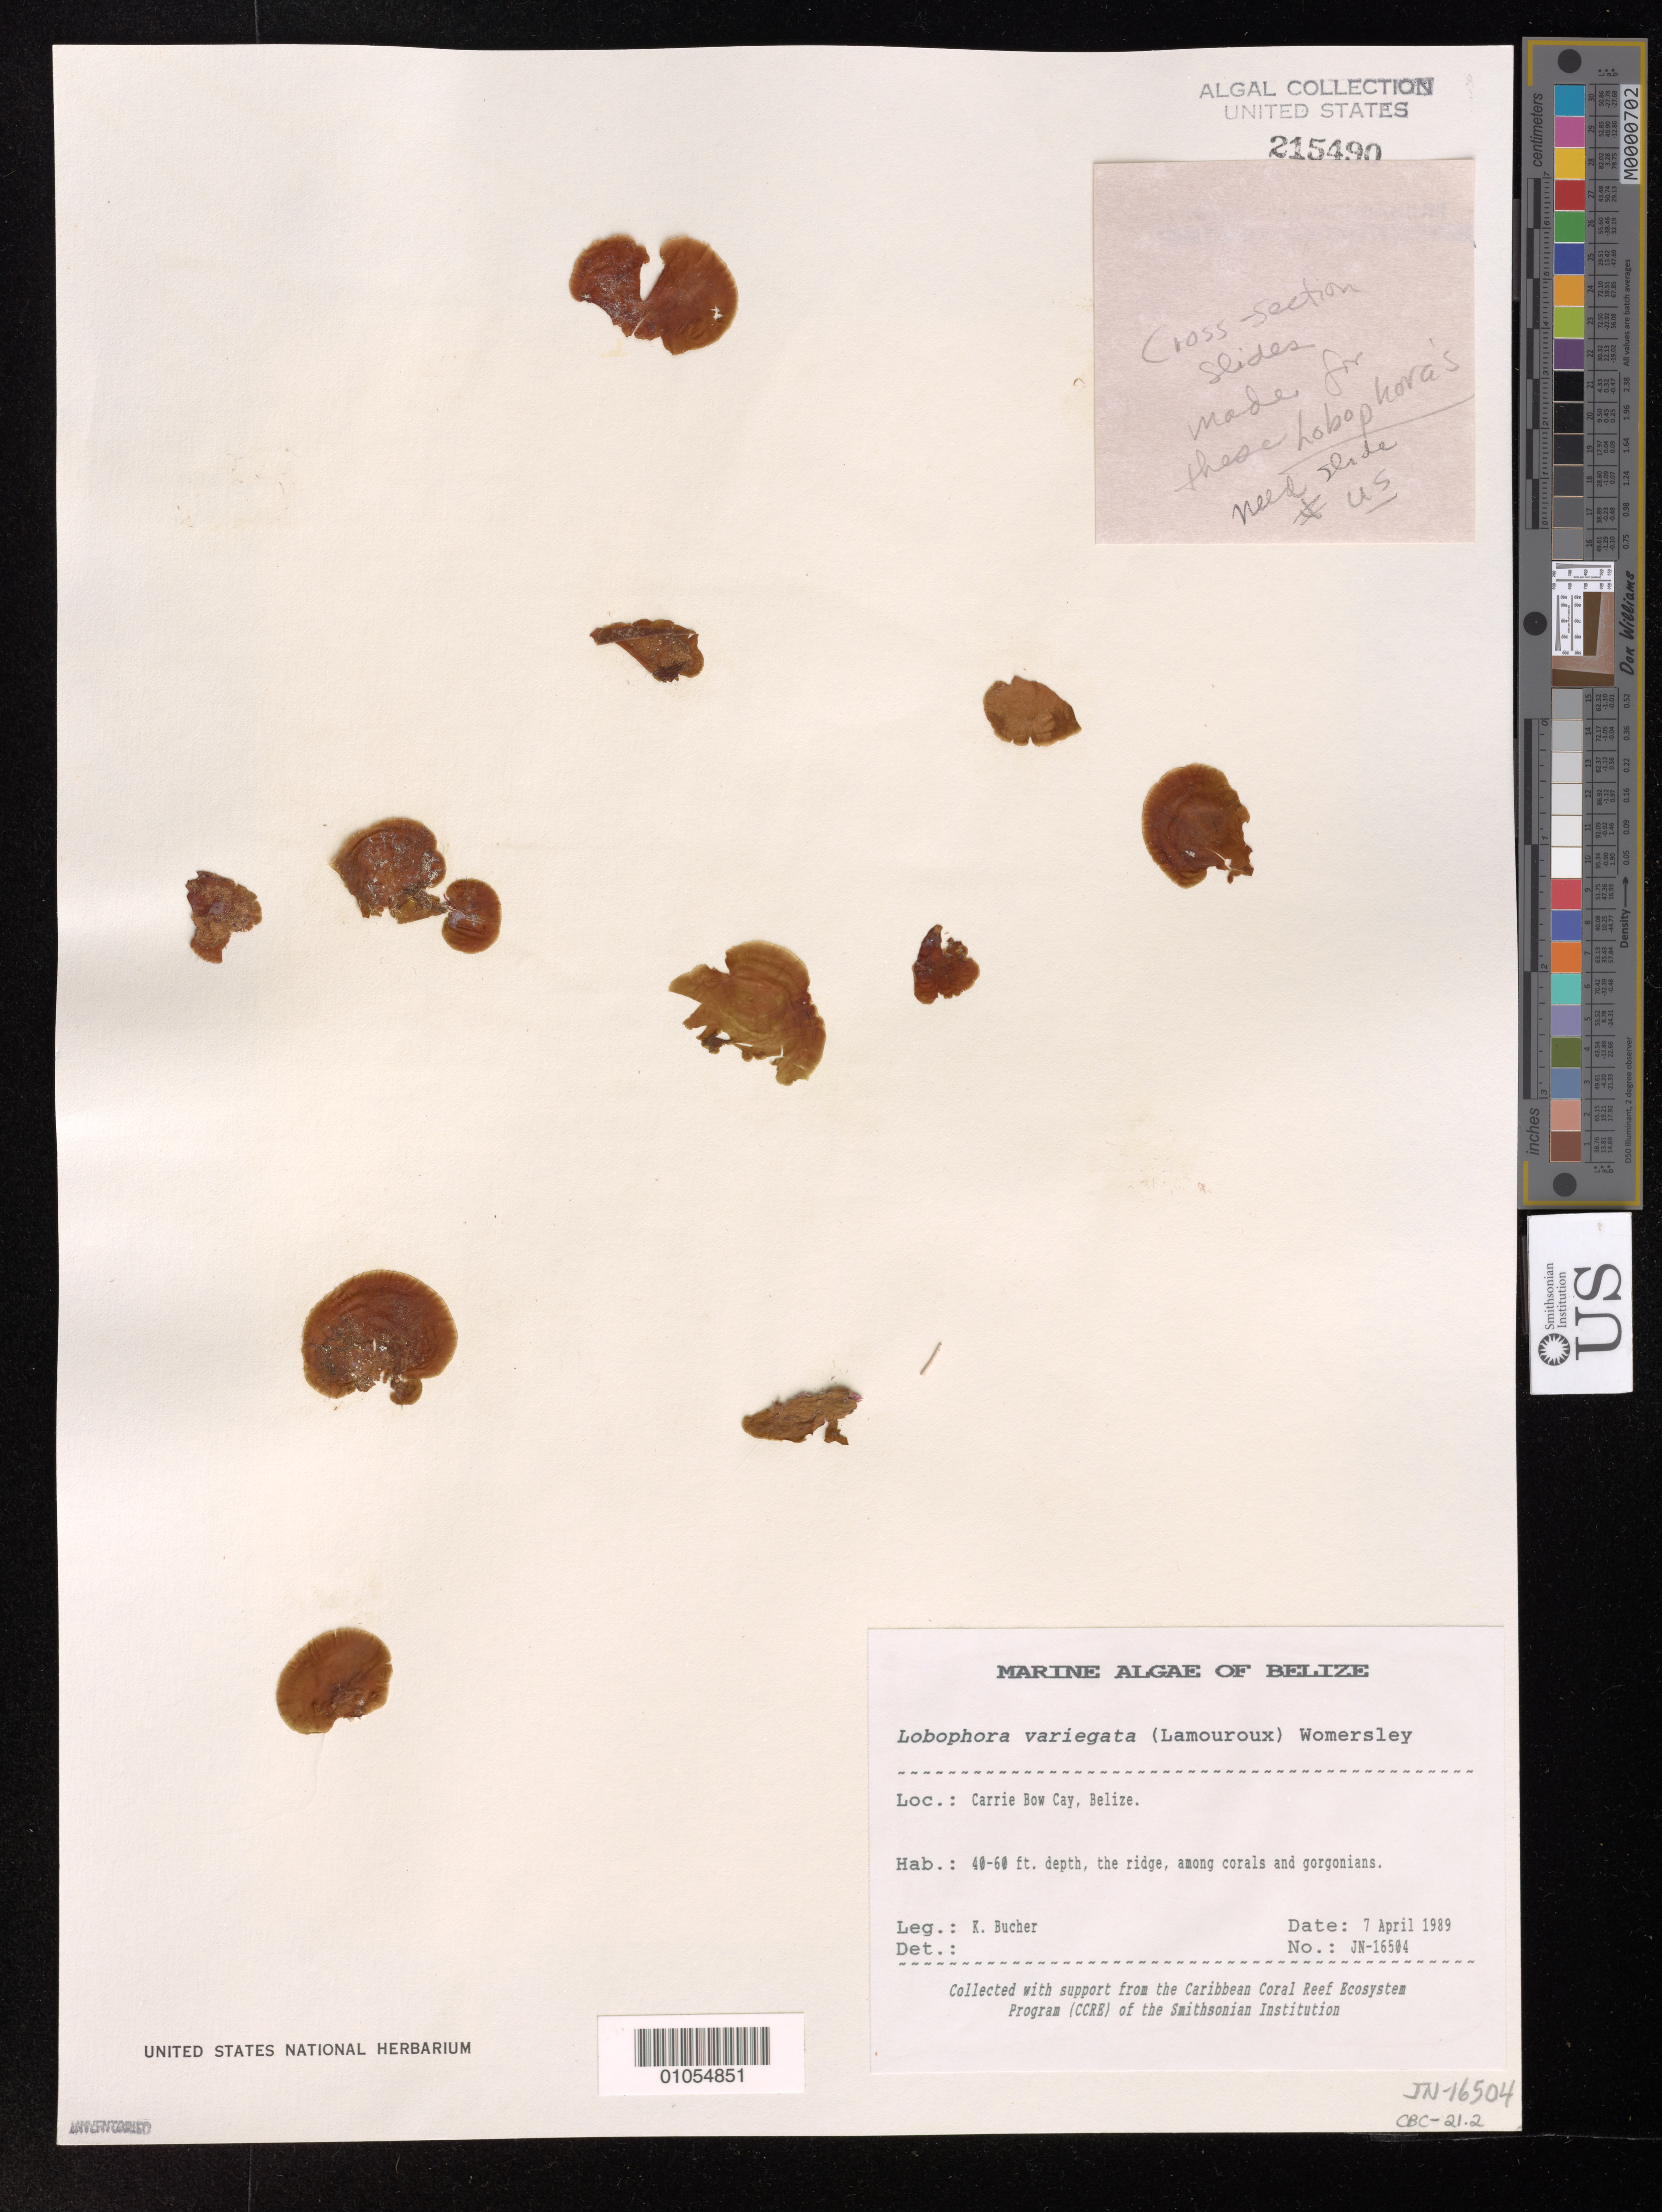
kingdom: Chromista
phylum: Ochrophyta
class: Phaeophyceae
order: Dictyotales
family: Dictyotaceae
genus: Lobophora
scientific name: Lobophora variegata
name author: (J.V.Lamouroux) Womersley & E.C. Oliveira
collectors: K. E. Bucher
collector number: JN-16504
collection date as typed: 07 Apr 1989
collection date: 1989-04-07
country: Belize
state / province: Stann Creek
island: Carrie Bow Cay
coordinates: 16 48'N, 88 05'W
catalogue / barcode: US 215490